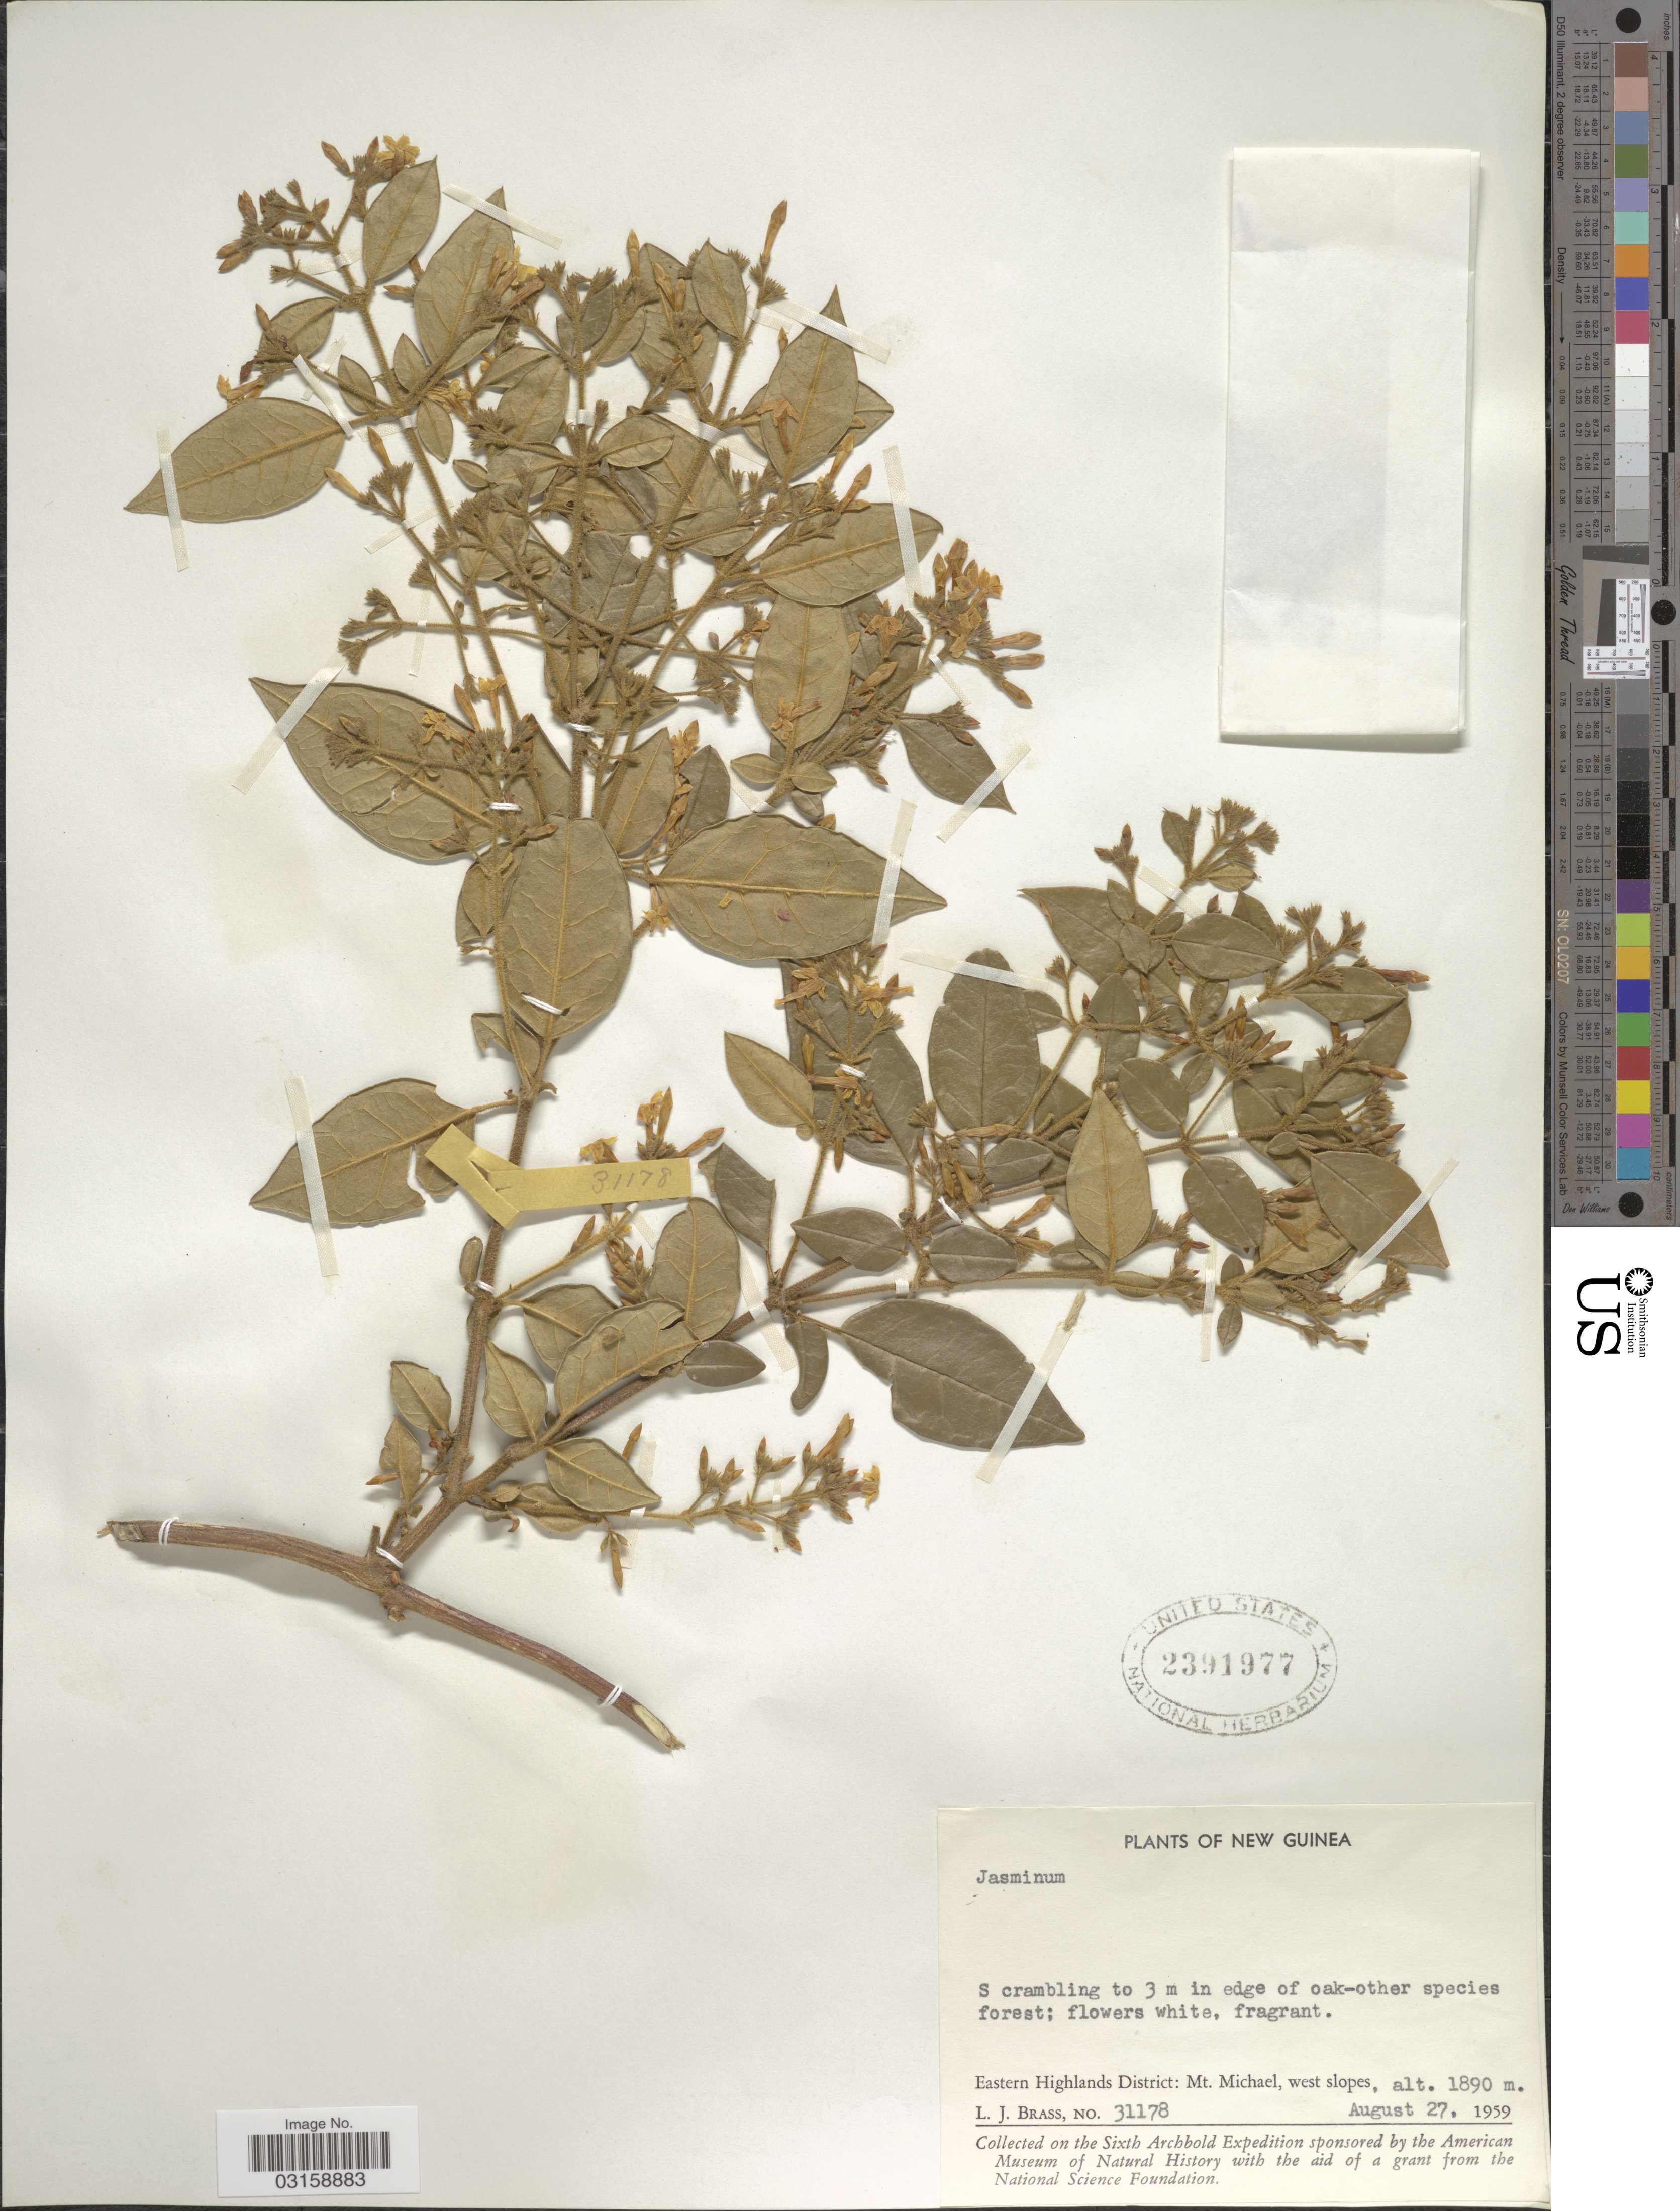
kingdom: Plantae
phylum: Tracheophyta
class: Magnoliopsida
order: Lamiales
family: Oleaceae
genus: Jasminum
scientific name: Jasminum sp.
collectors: L. J. Brass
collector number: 31178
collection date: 1959-08-27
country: Papua New Guinea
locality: New Guinea. Eastern Highlands District: Mt. Michael, west slopes.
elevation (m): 1890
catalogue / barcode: US 2391977